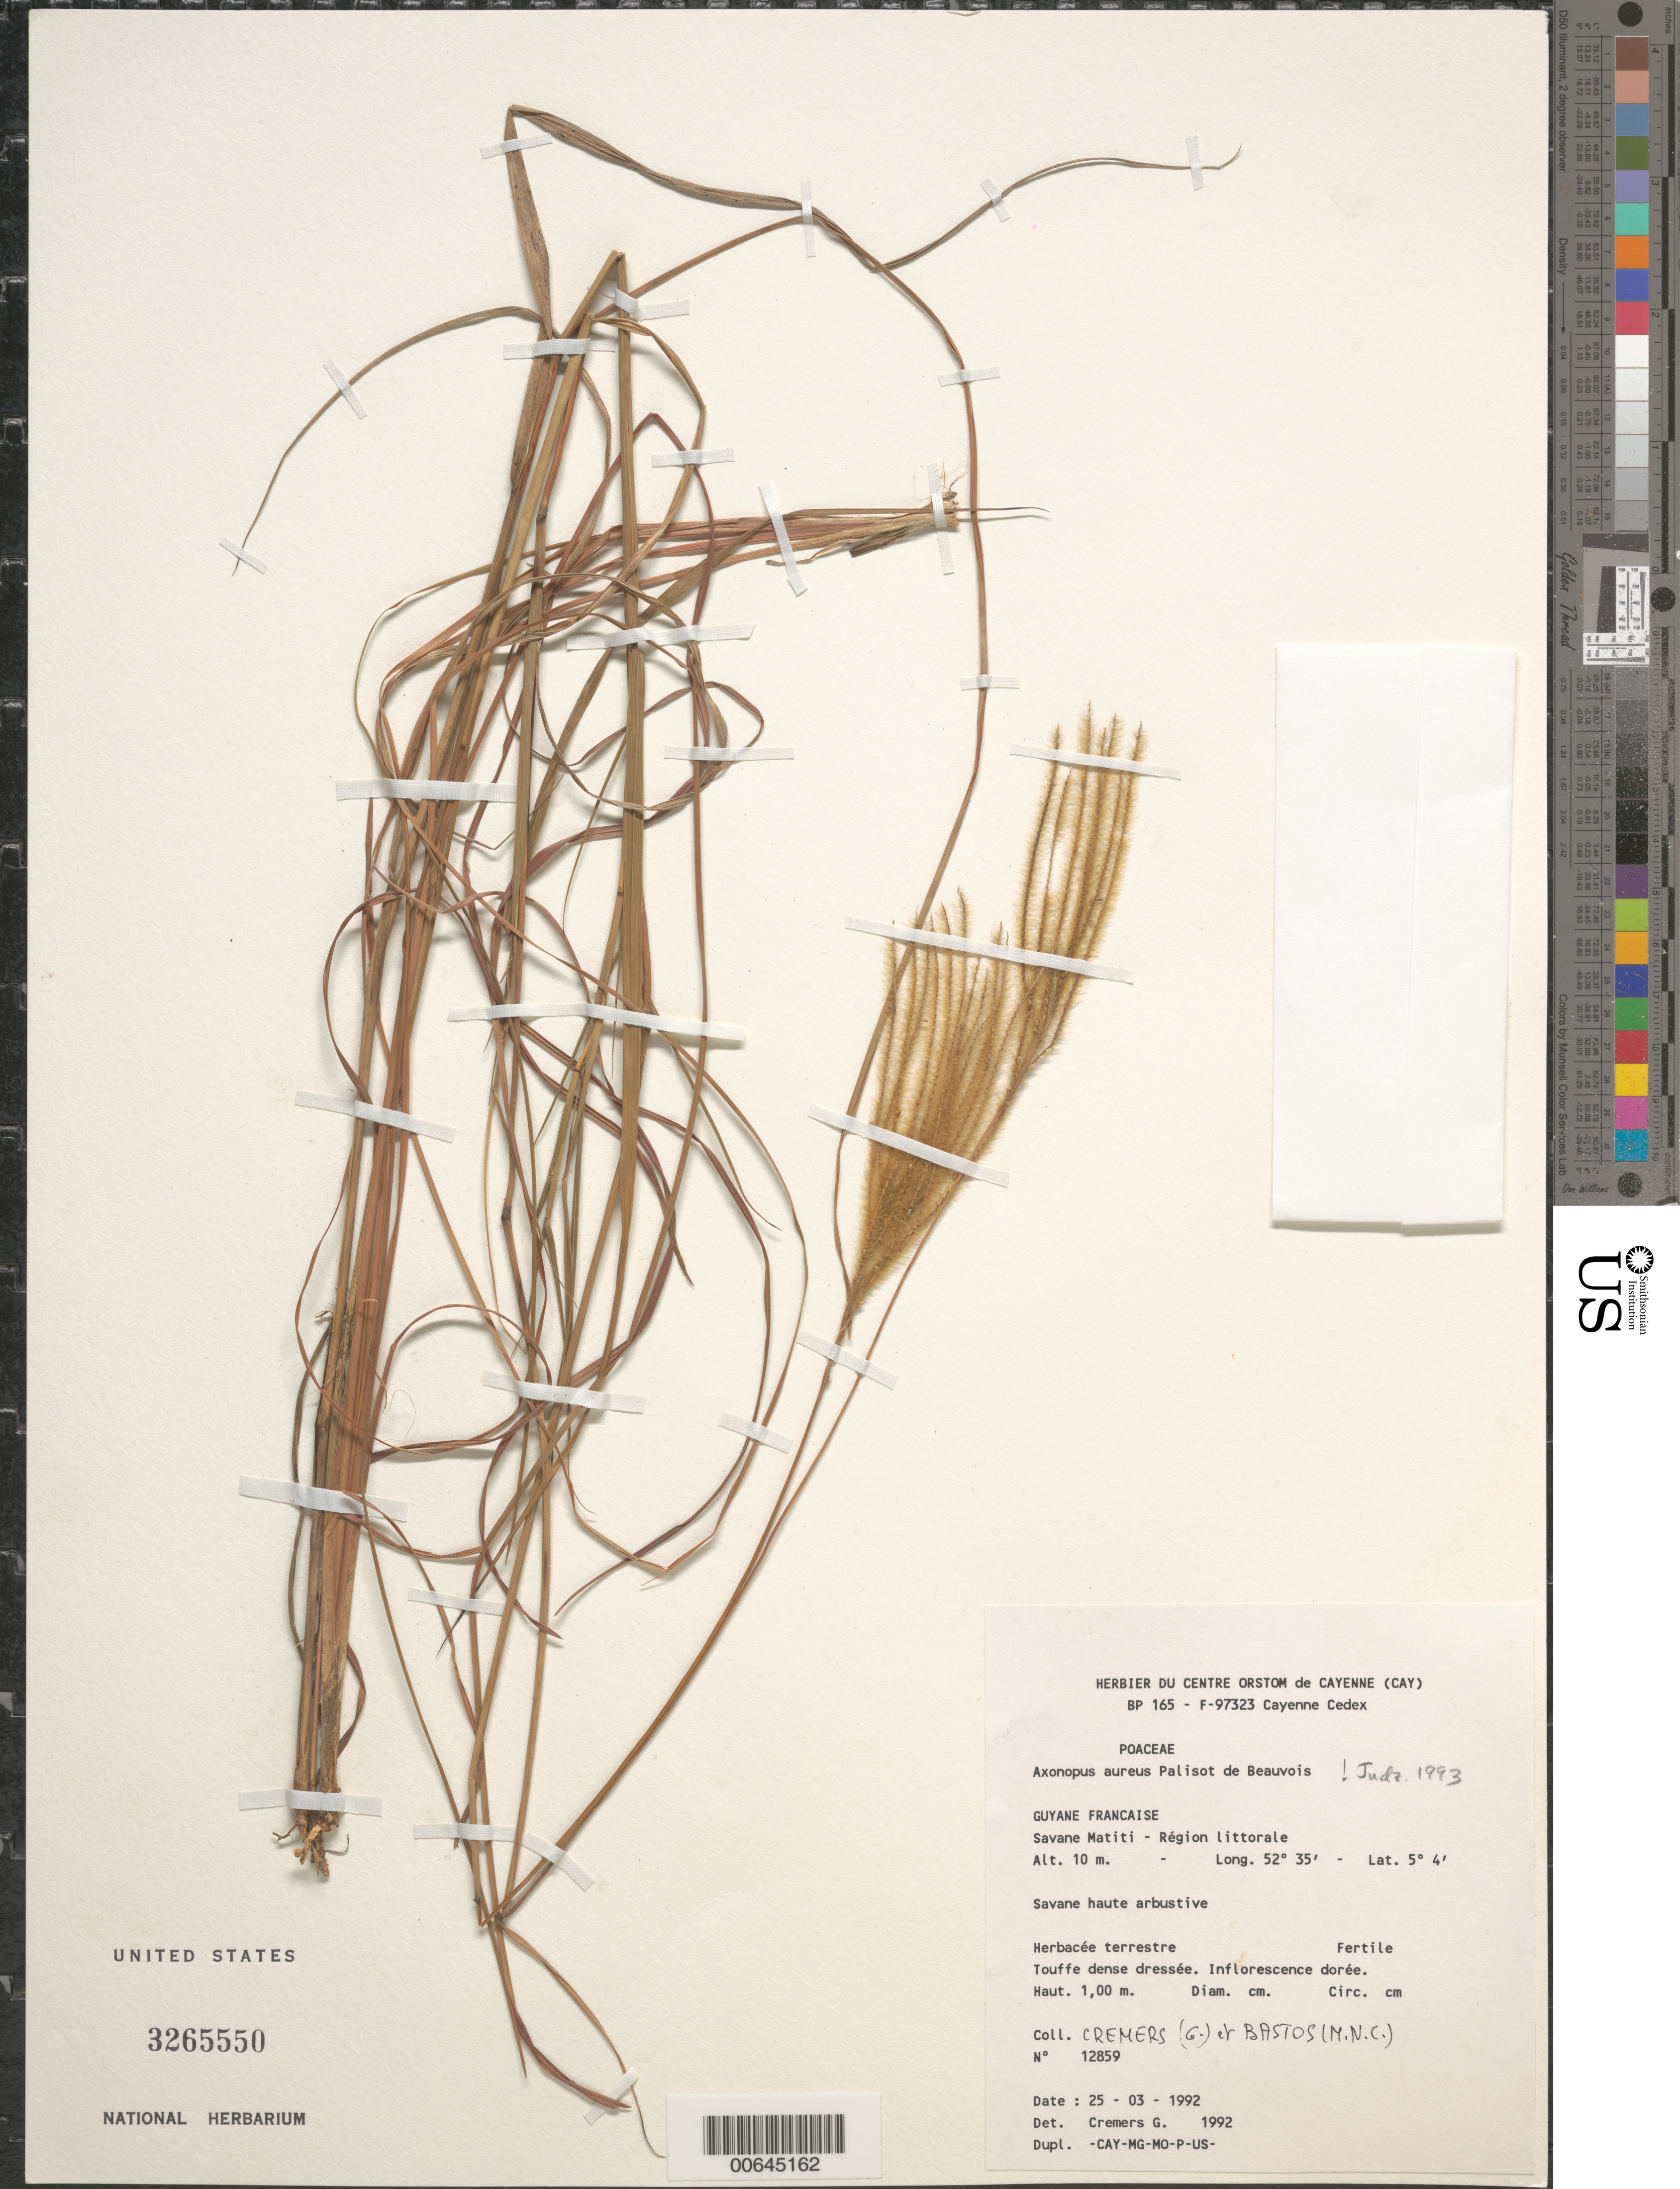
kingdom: Plantae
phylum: Tracheophyta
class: Liliopsida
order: Poales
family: Poaceae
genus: Axonopus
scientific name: Axonopus aureus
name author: P. Beauv.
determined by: Judziewicz, E. J.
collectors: G. Cremers & M. Bastos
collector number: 12859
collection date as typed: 25-Mar-92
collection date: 1992-03-25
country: French Guiana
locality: Savane Matiti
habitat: Savane haute arbustive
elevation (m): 10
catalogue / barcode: US 3265550